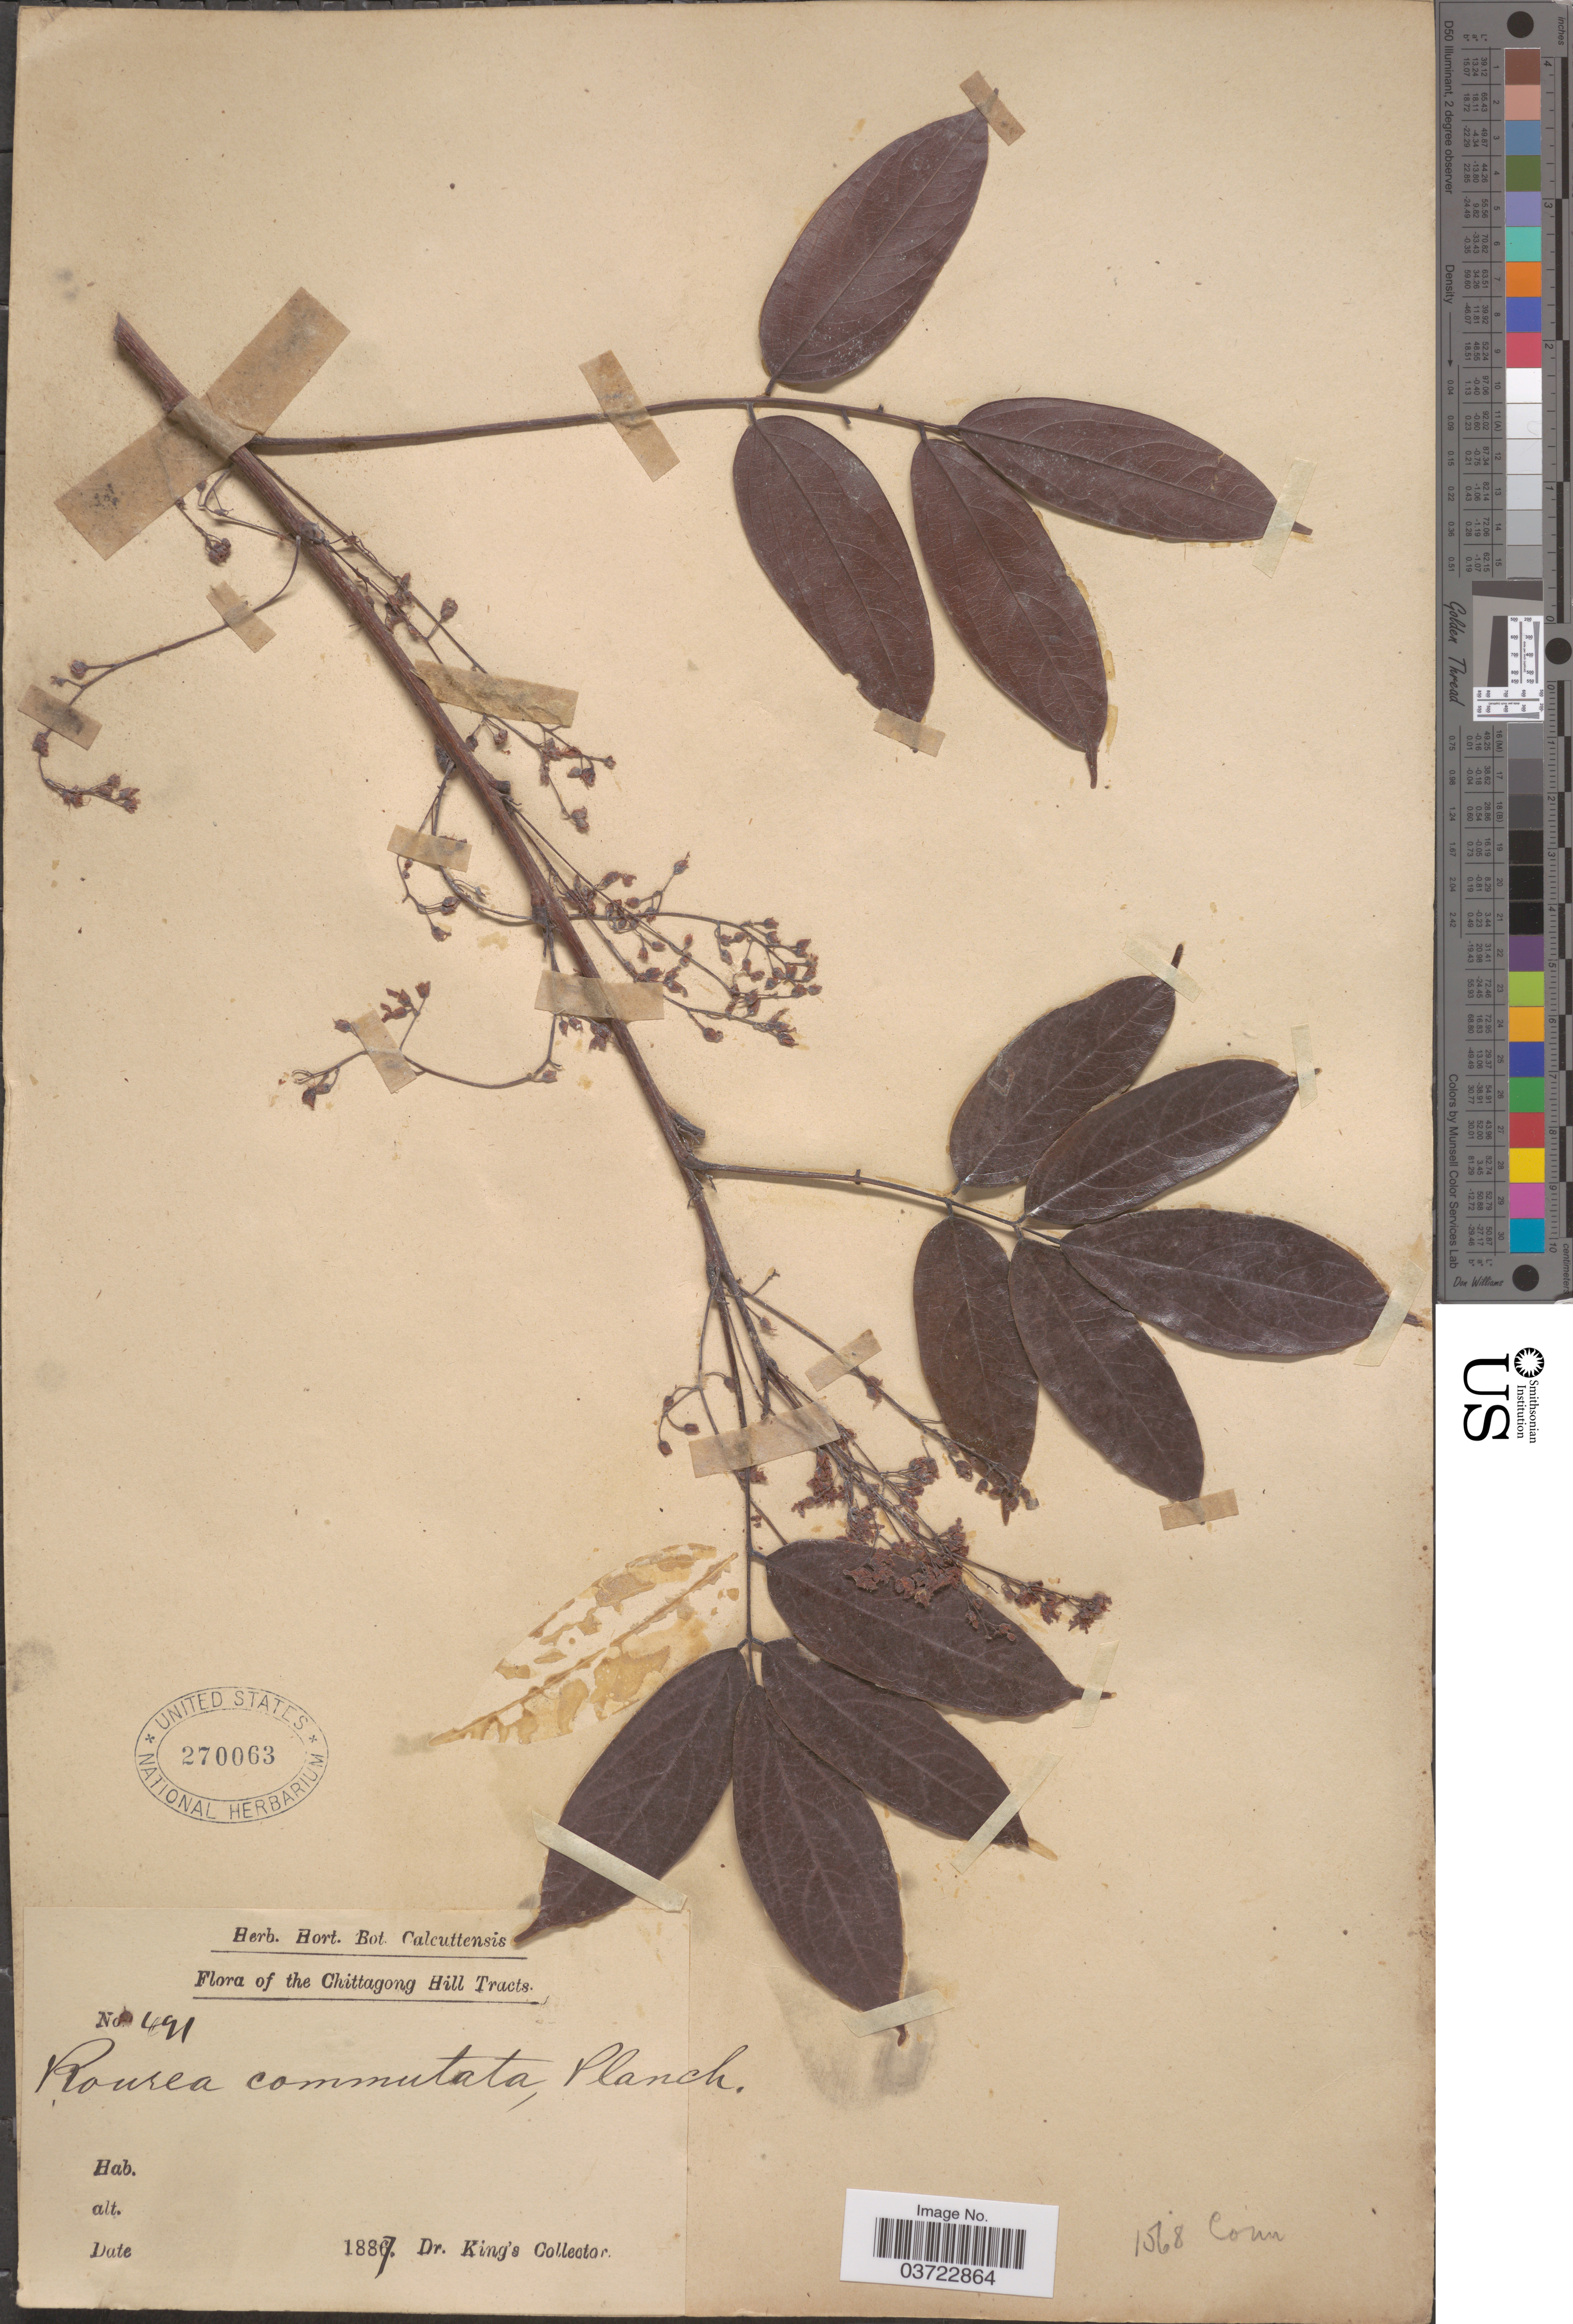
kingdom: Plantae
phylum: Tracheophyta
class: Magnoliopsida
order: Oxalidales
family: Connaraceae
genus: Rourea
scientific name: Rourea commutata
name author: Planch.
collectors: Dr. King's collector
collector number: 491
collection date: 1887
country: Bangladesh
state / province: Chittagong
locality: The Chittagong Hill Tracts.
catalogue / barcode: US 270063